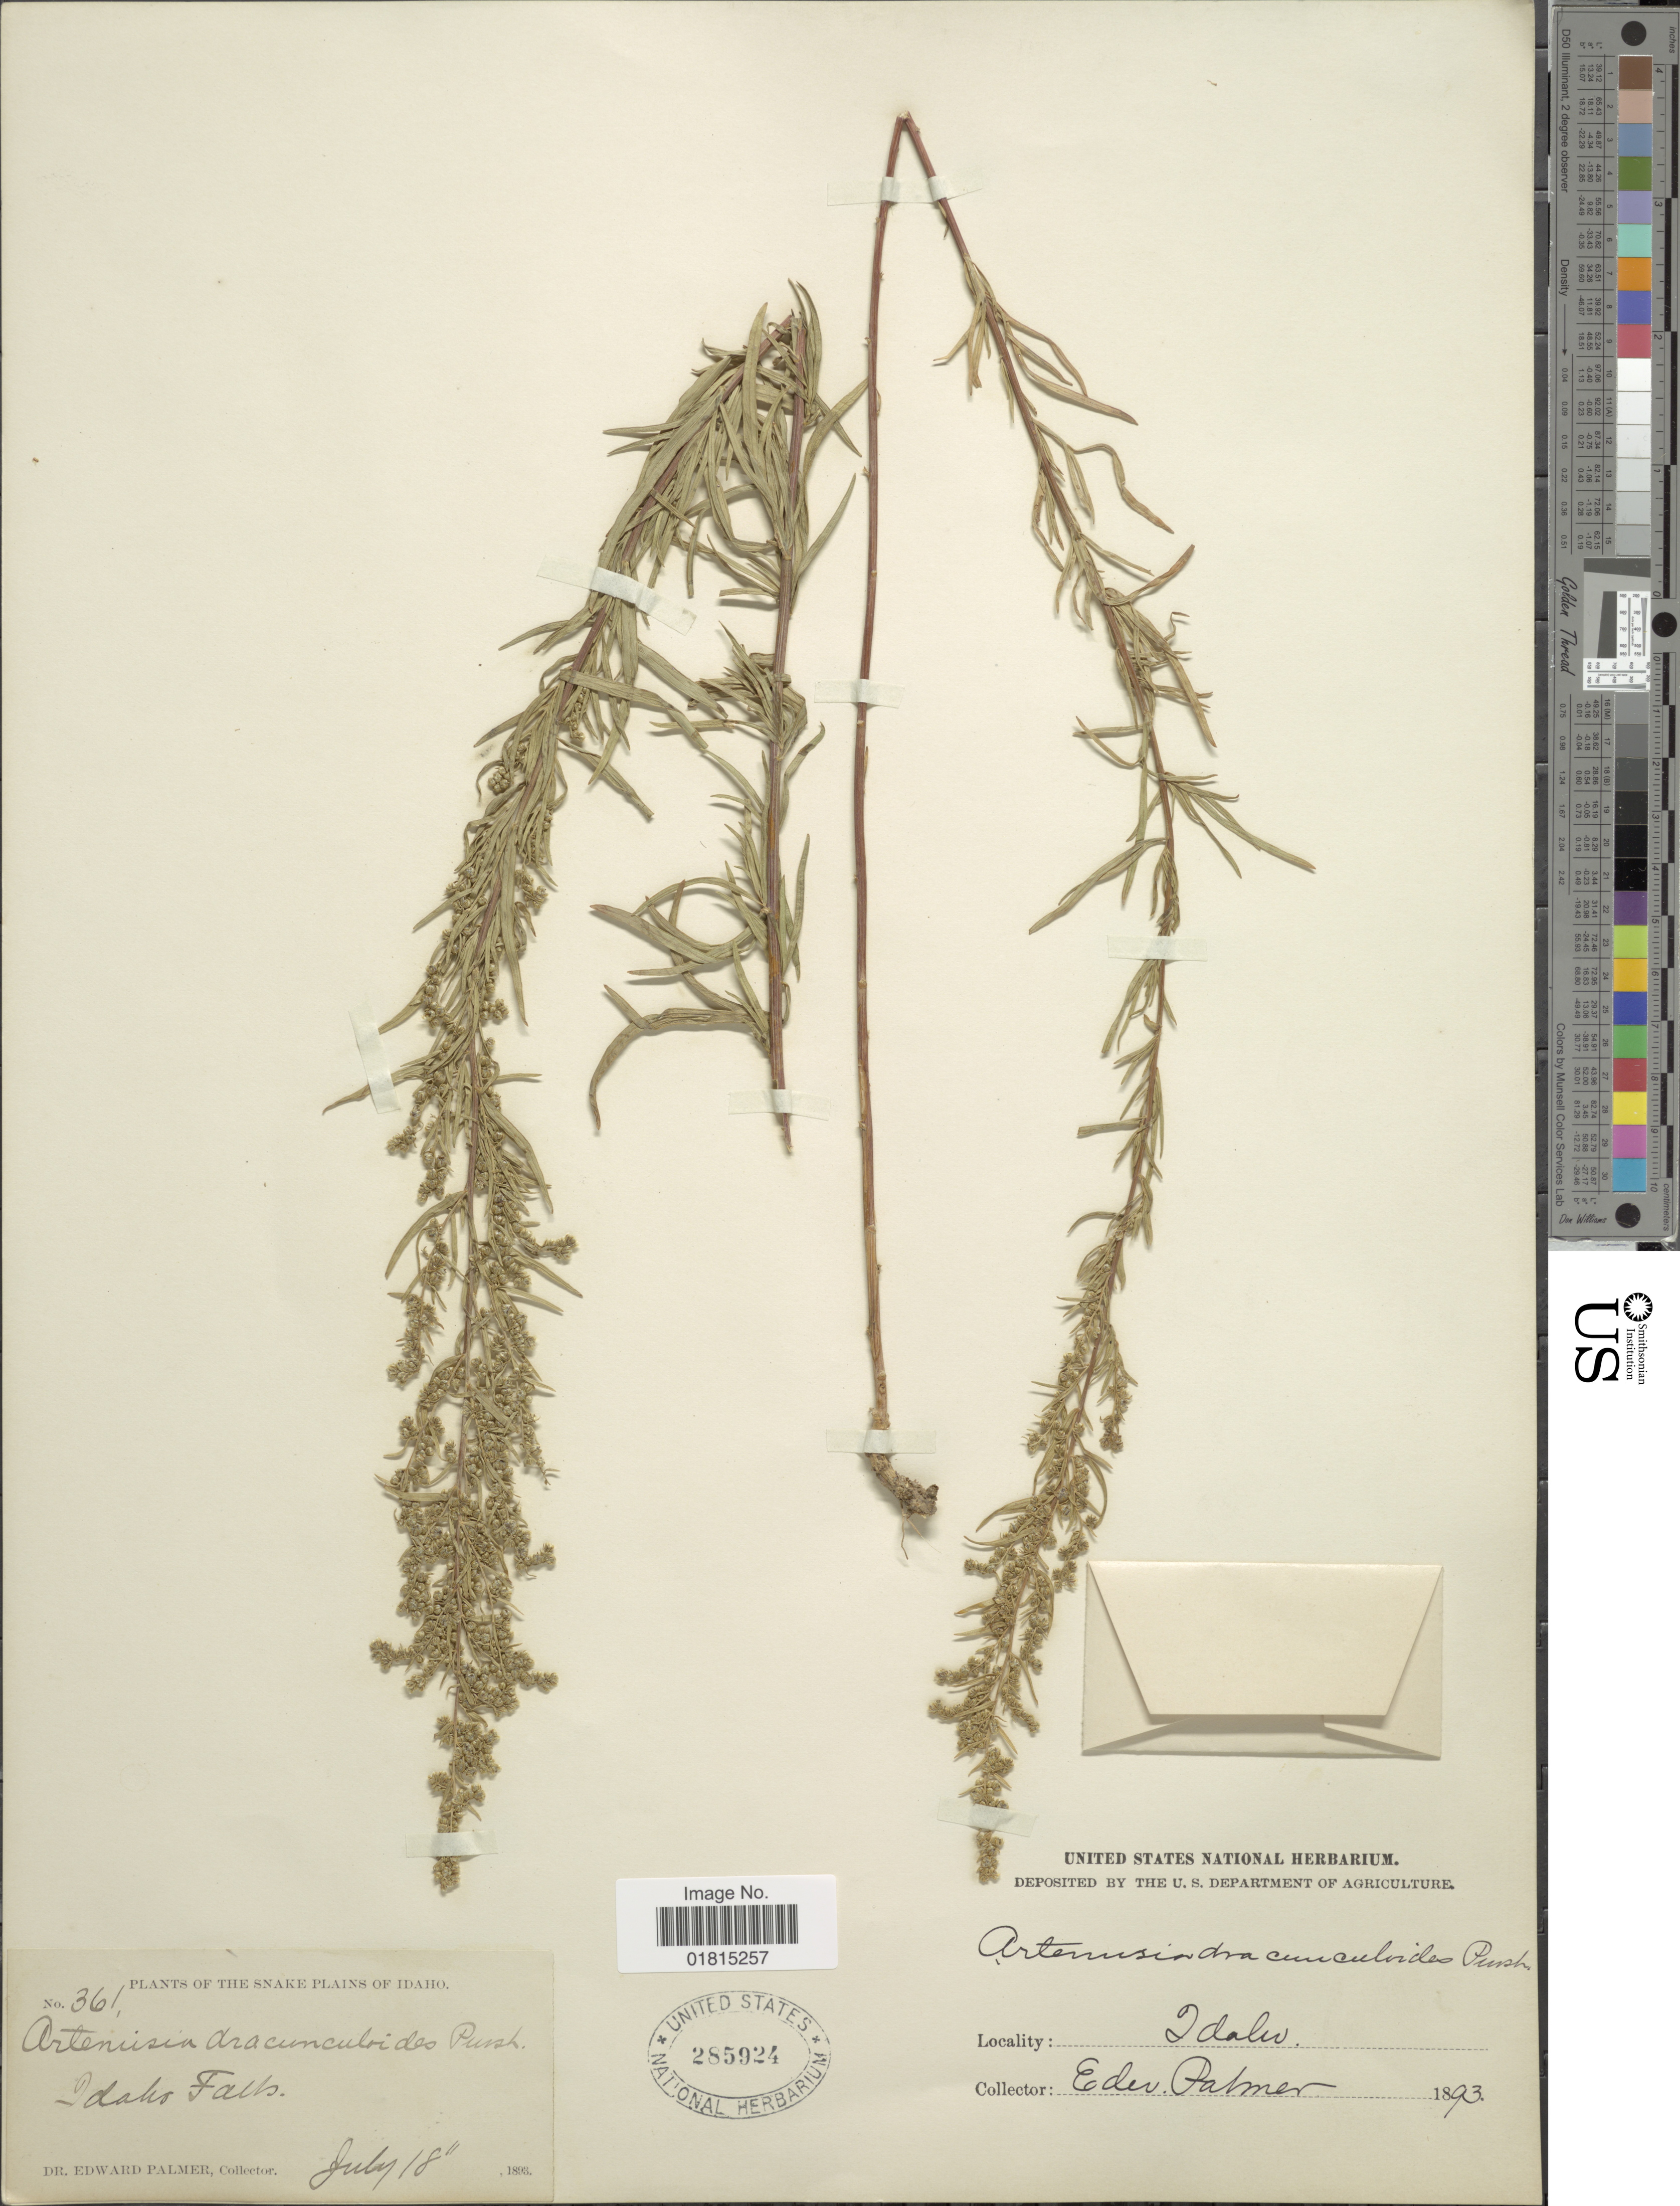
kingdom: Plantae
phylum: Tracheophyta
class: Magnoliopsida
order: Asterales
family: Asteraceae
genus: Artemisia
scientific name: Artemisia dracunculoides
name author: Pursh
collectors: E. Palmer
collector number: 361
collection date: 1893-07-18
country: United States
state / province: Idaho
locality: Snake plains of Idaho. Idaho Falls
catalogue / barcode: US 285924